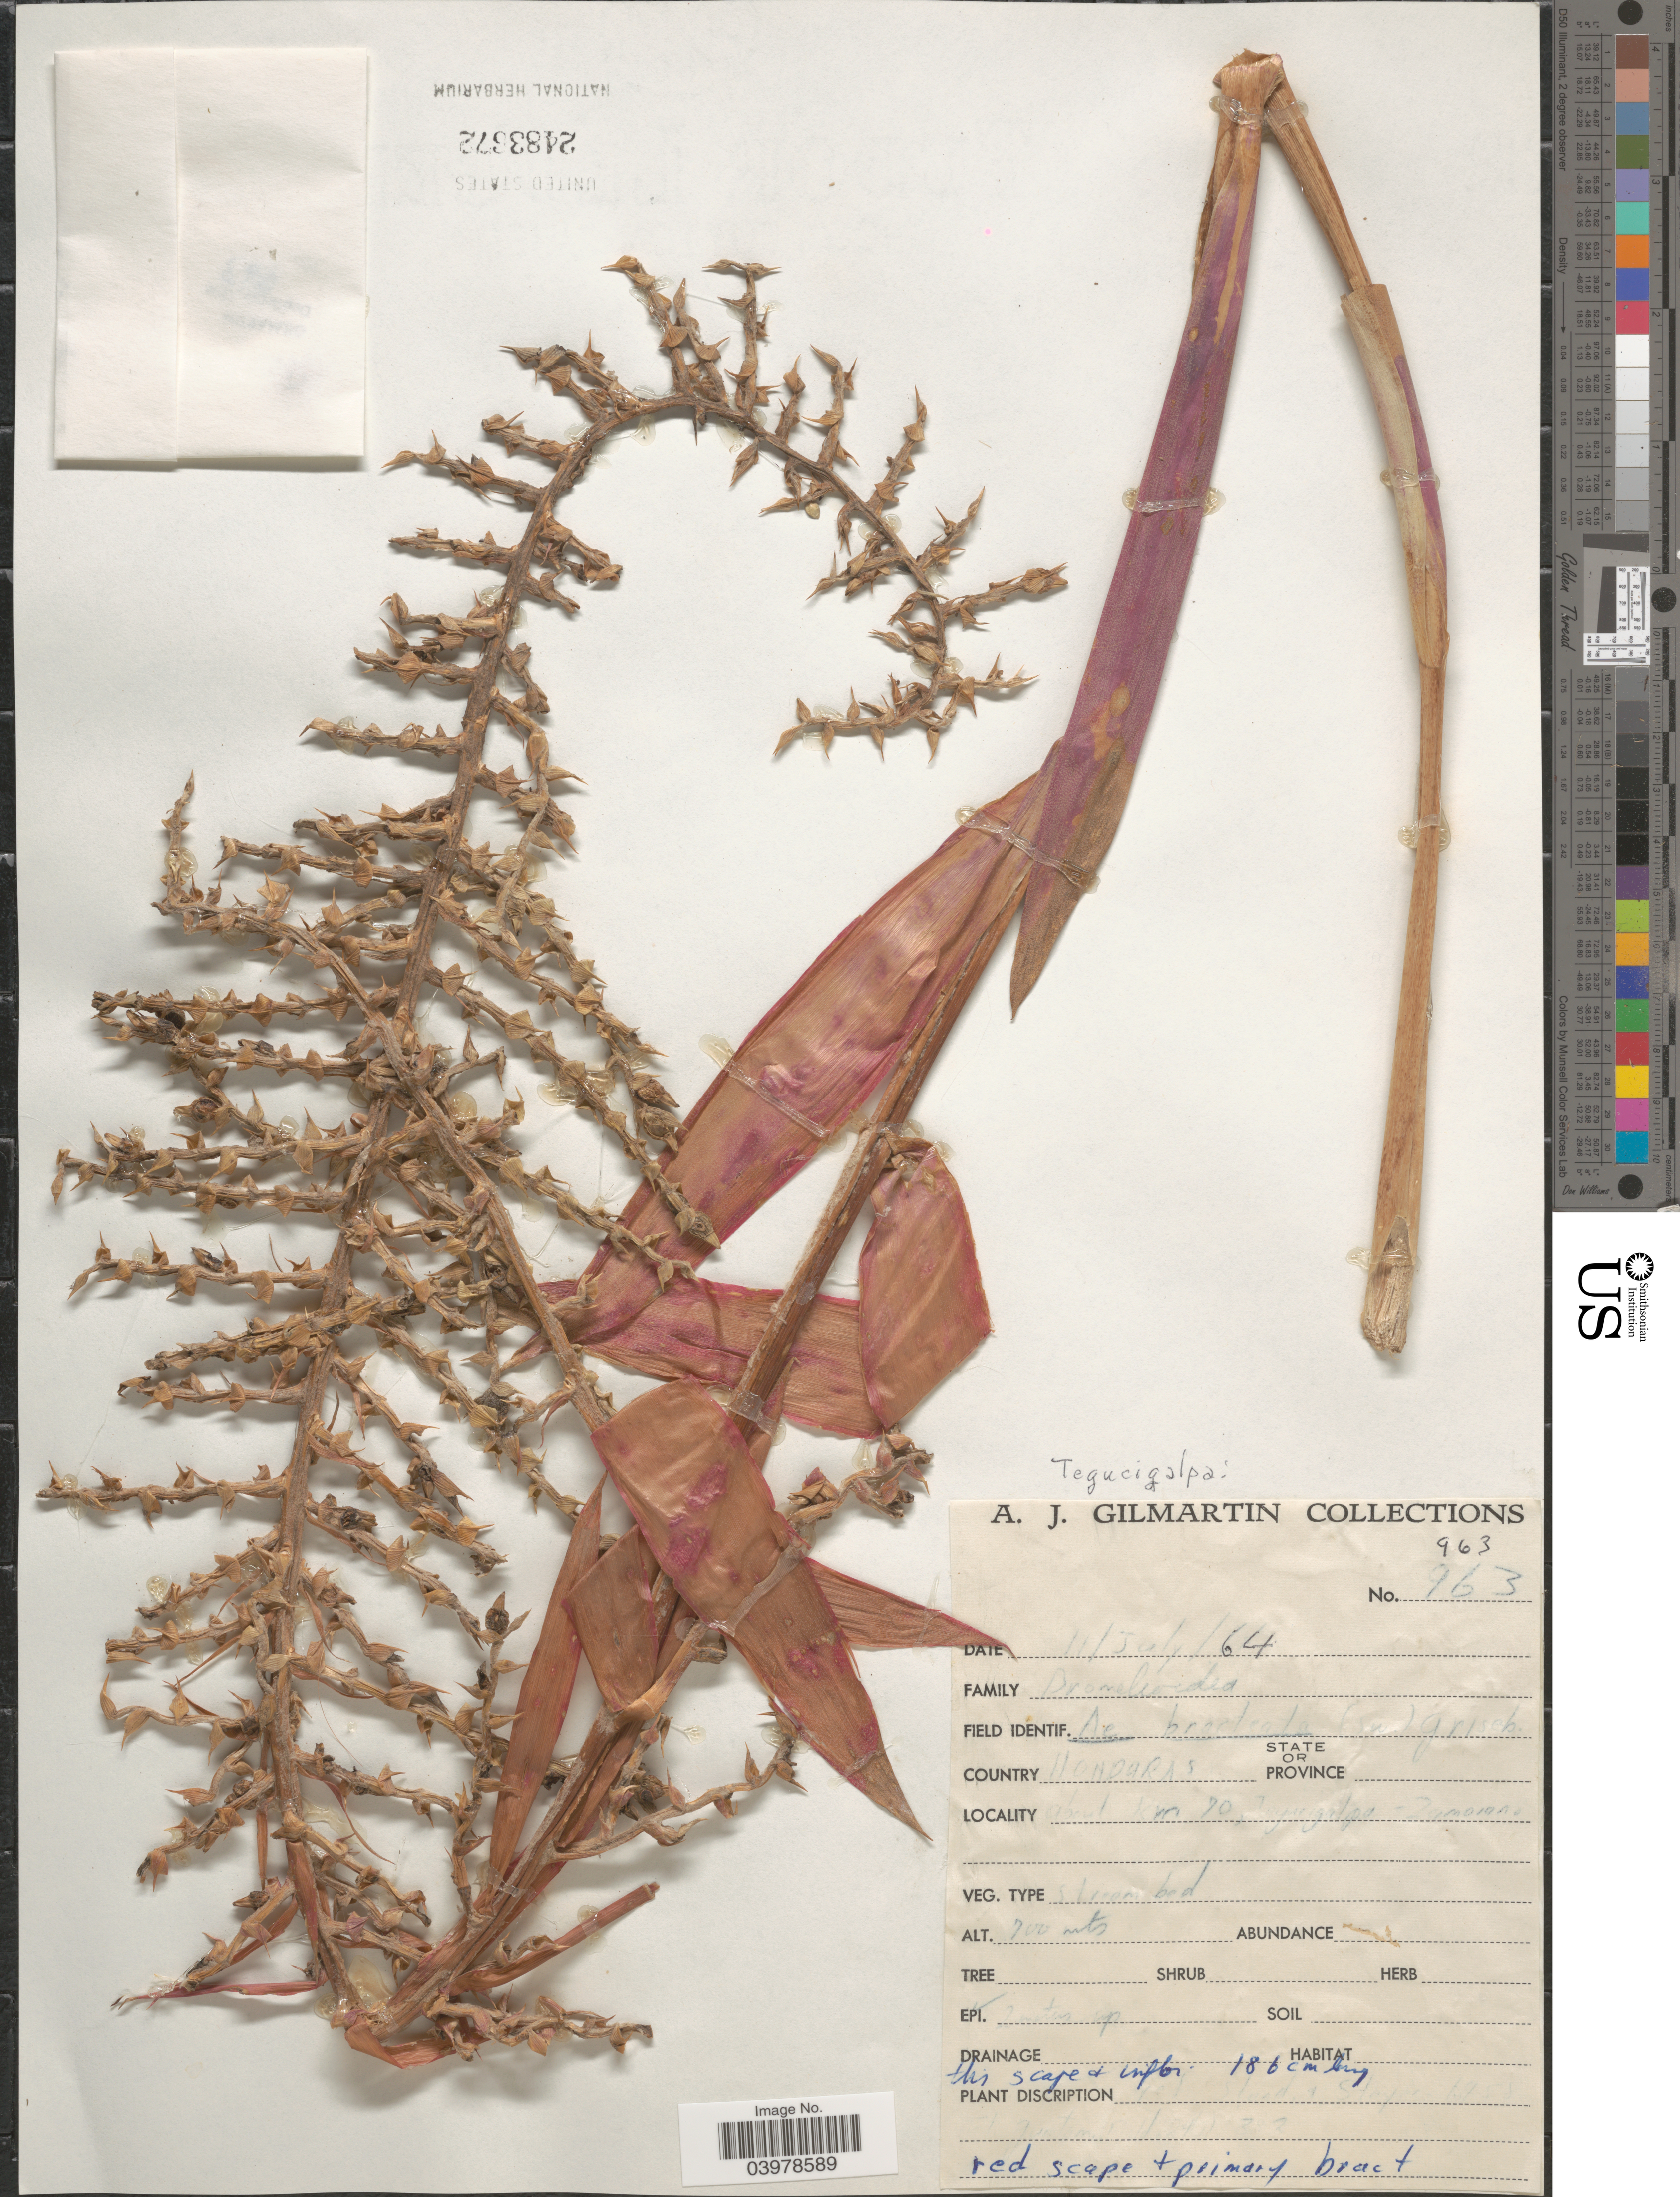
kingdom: Plantae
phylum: Tracheophyta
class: Liliopsida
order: Poales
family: Bromeliaceae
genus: Aechmea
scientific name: Aechmea bracteata var. bracteata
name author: (Sw.) Griseb.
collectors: A. J. Gilmartin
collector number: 963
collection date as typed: Transcribed d/m/y: 11/7/64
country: Honduras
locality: Tegucigalpa. About km 70, Tegucigalpa-Zamorano.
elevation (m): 700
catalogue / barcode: US 2483672